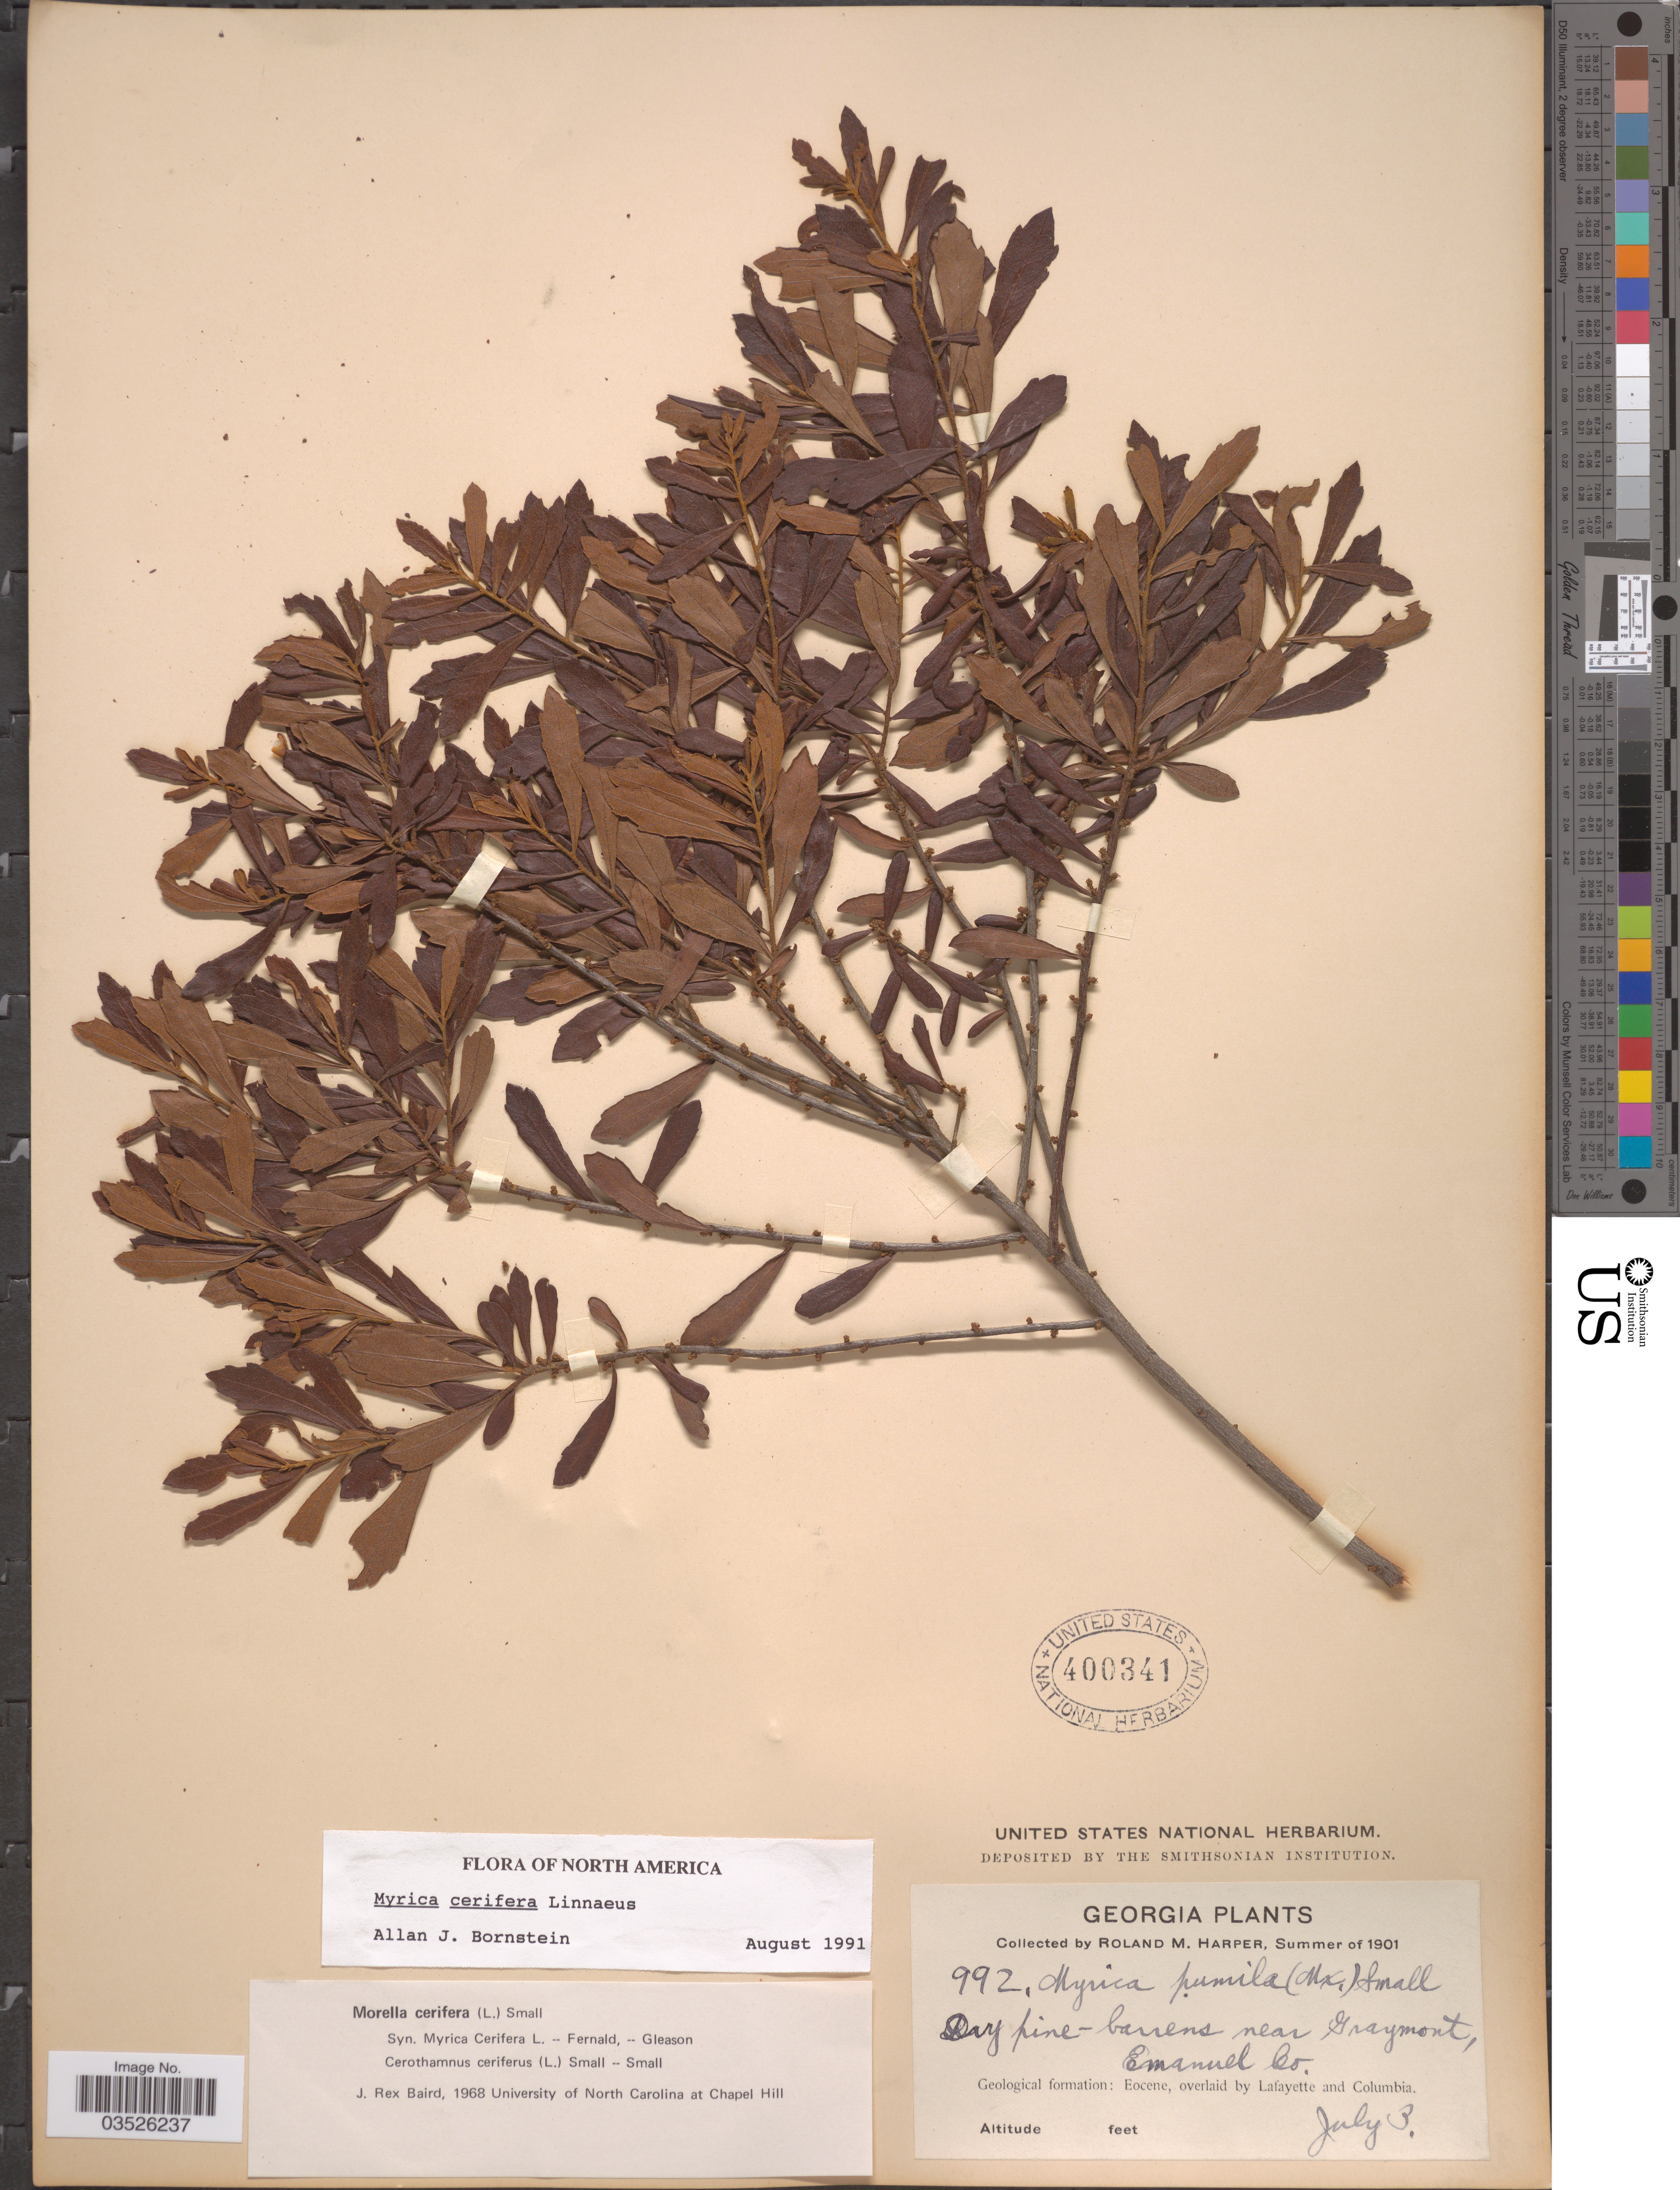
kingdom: Plantae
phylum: Tracheophyta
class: Magnoliopsida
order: Fagales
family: Myricaceae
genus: Morella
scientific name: Morella pumila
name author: (Michx.) Small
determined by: Strong, Mark T., (BOT), Smithsonian Institution - National Museum of Natural History (UNITED STATES)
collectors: R. M. Harper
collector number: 992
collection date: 1901-07-03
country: United States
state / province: Georgia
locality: Dry pine-barrens near Graymont, Emanuel Co. Geological formation: Eocene, overlaid by Lafayette and Columbia.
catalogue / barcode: US 400341